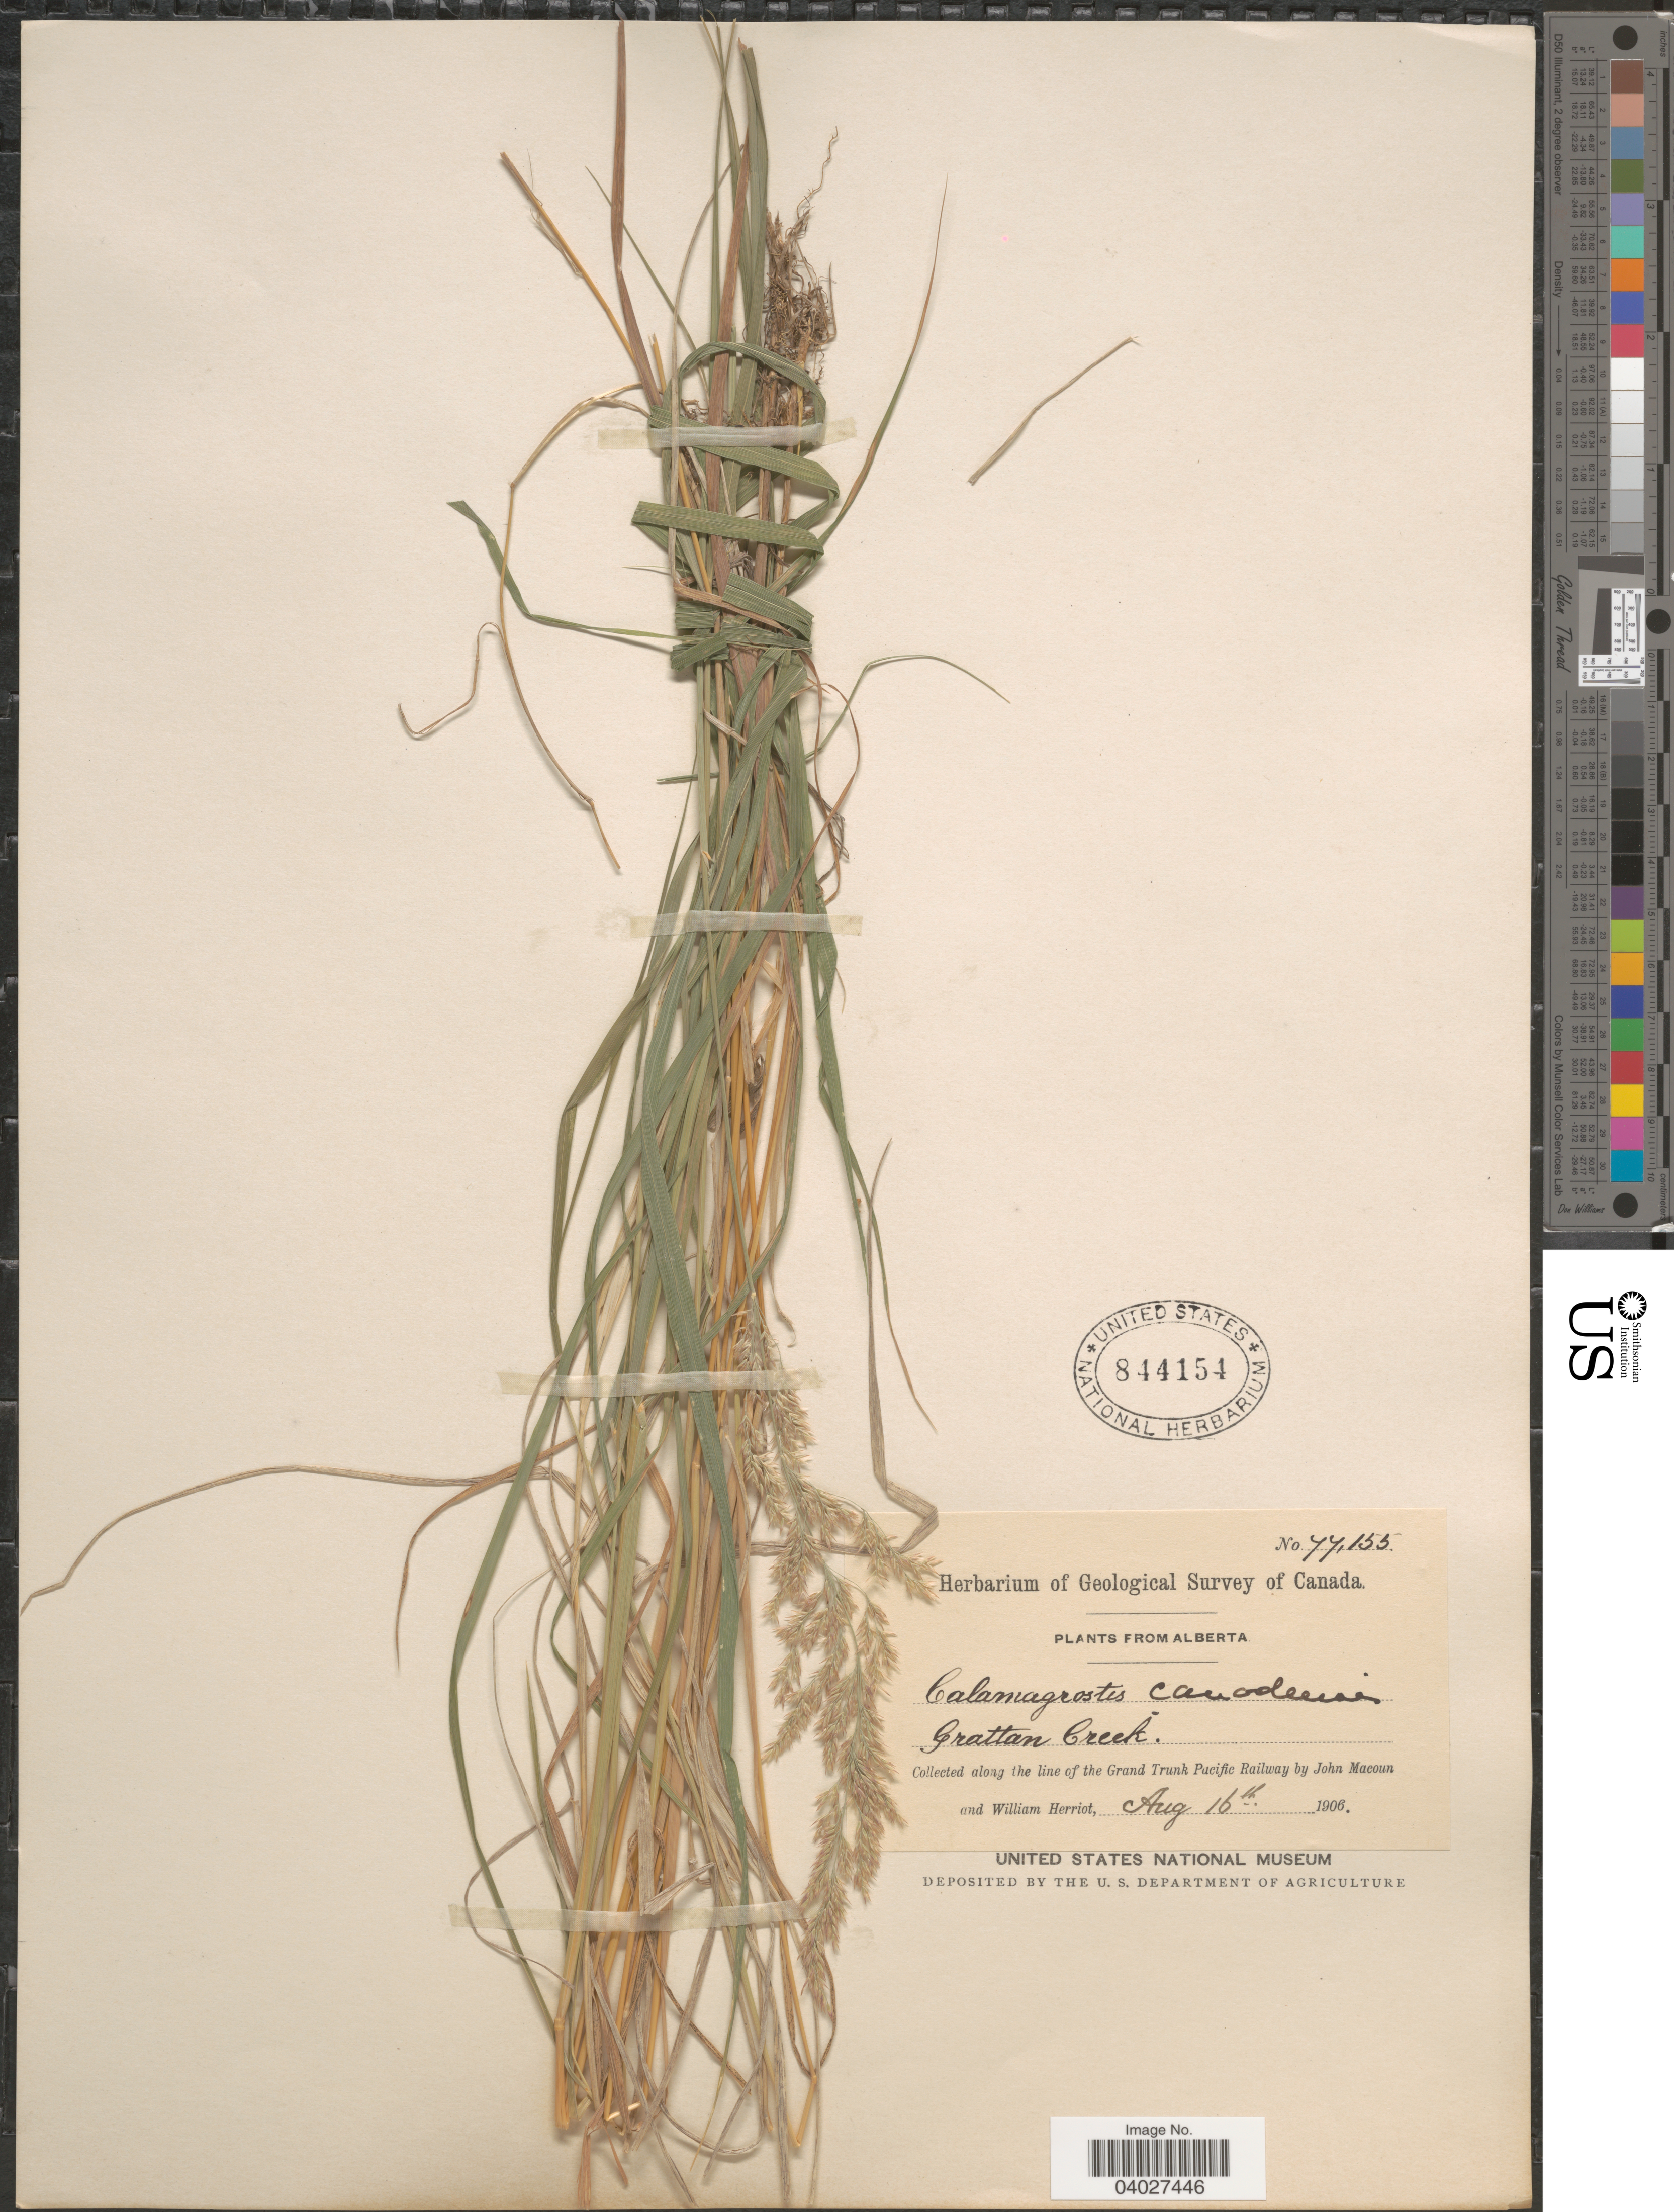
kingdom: Plantae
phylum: Tracheophyta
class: Liliopsida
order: Poales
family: Poaceae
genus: Calamagrostis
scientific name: Calamagrostis canadensis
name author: (Michx.) P. Beauv.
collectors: J. Macoun & W. Herriot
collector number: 77155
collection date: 1906-08-16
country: Canada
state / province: Alberta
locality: Grattan Creek. Along the line of the Grand Trunk Pacific Railway.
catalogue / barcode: US 844154